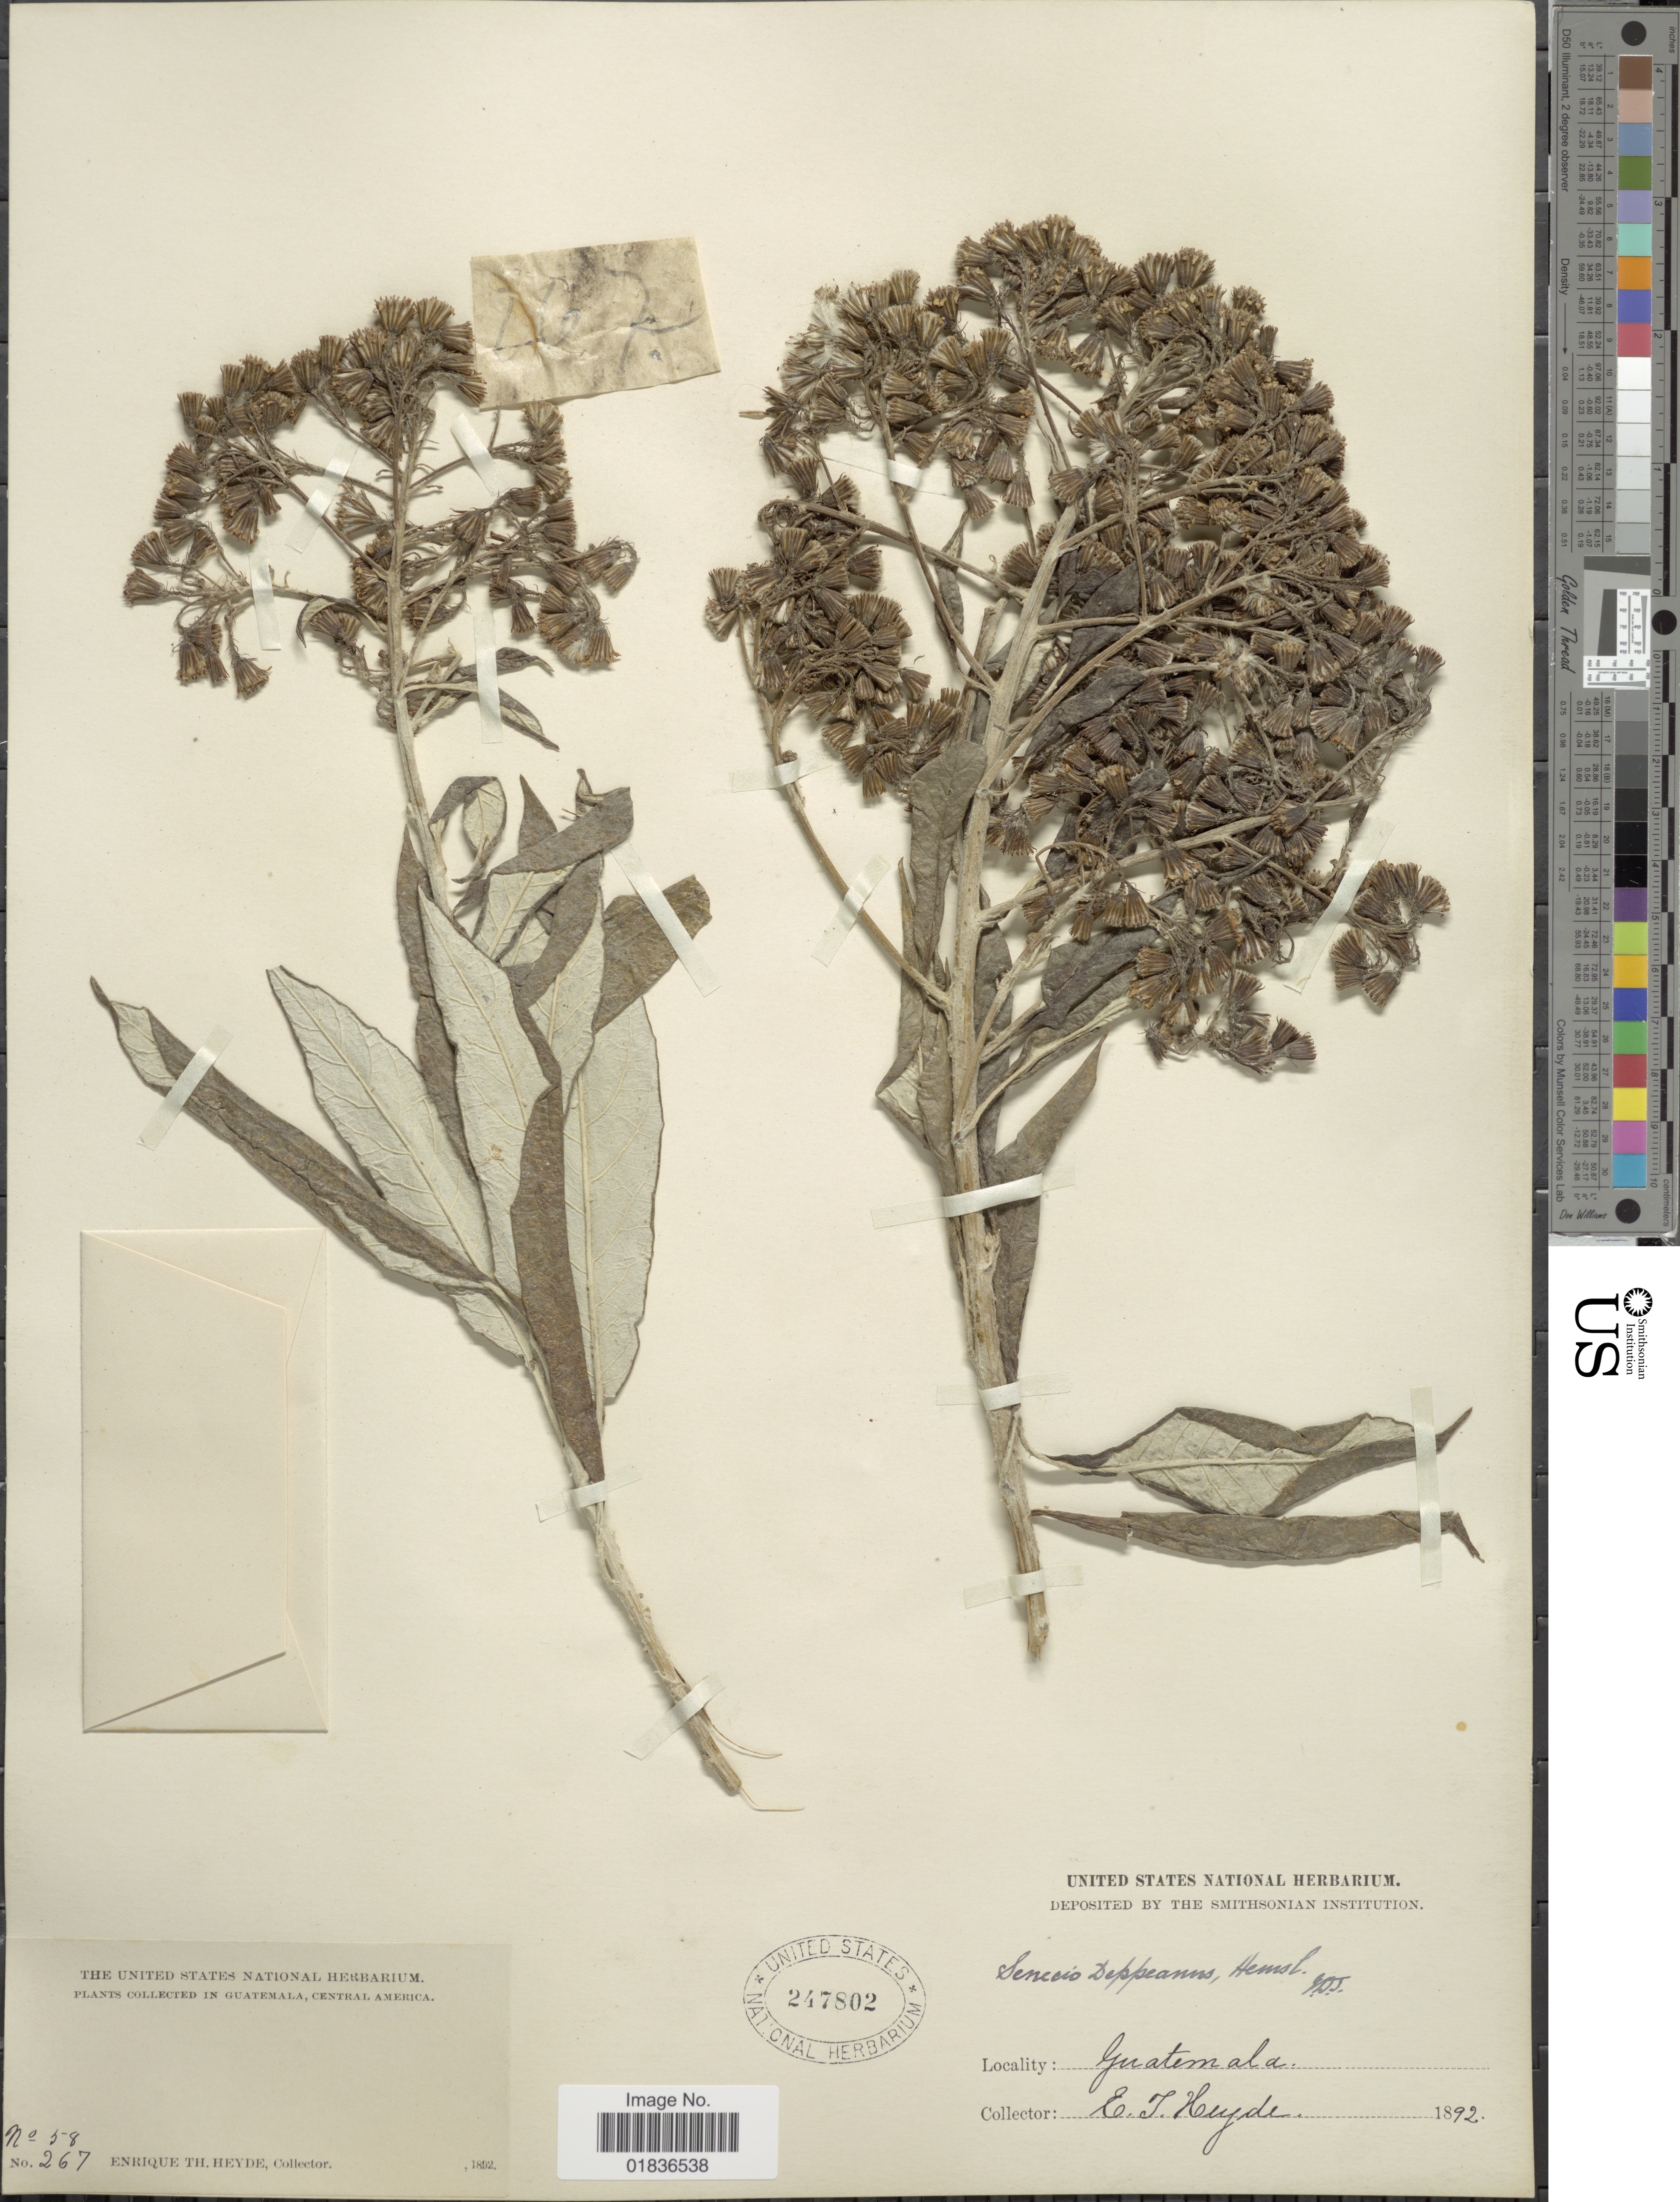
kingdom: Plantae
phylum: Tracheophyta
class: Magnoliopsida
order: Asterales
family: Asteraceae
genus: Senecio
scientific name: Senecio deppeanus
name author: Hemsl.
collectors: E. T. Heyde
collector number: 58/267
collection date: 1892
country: Guatemala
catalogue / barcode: US 247802